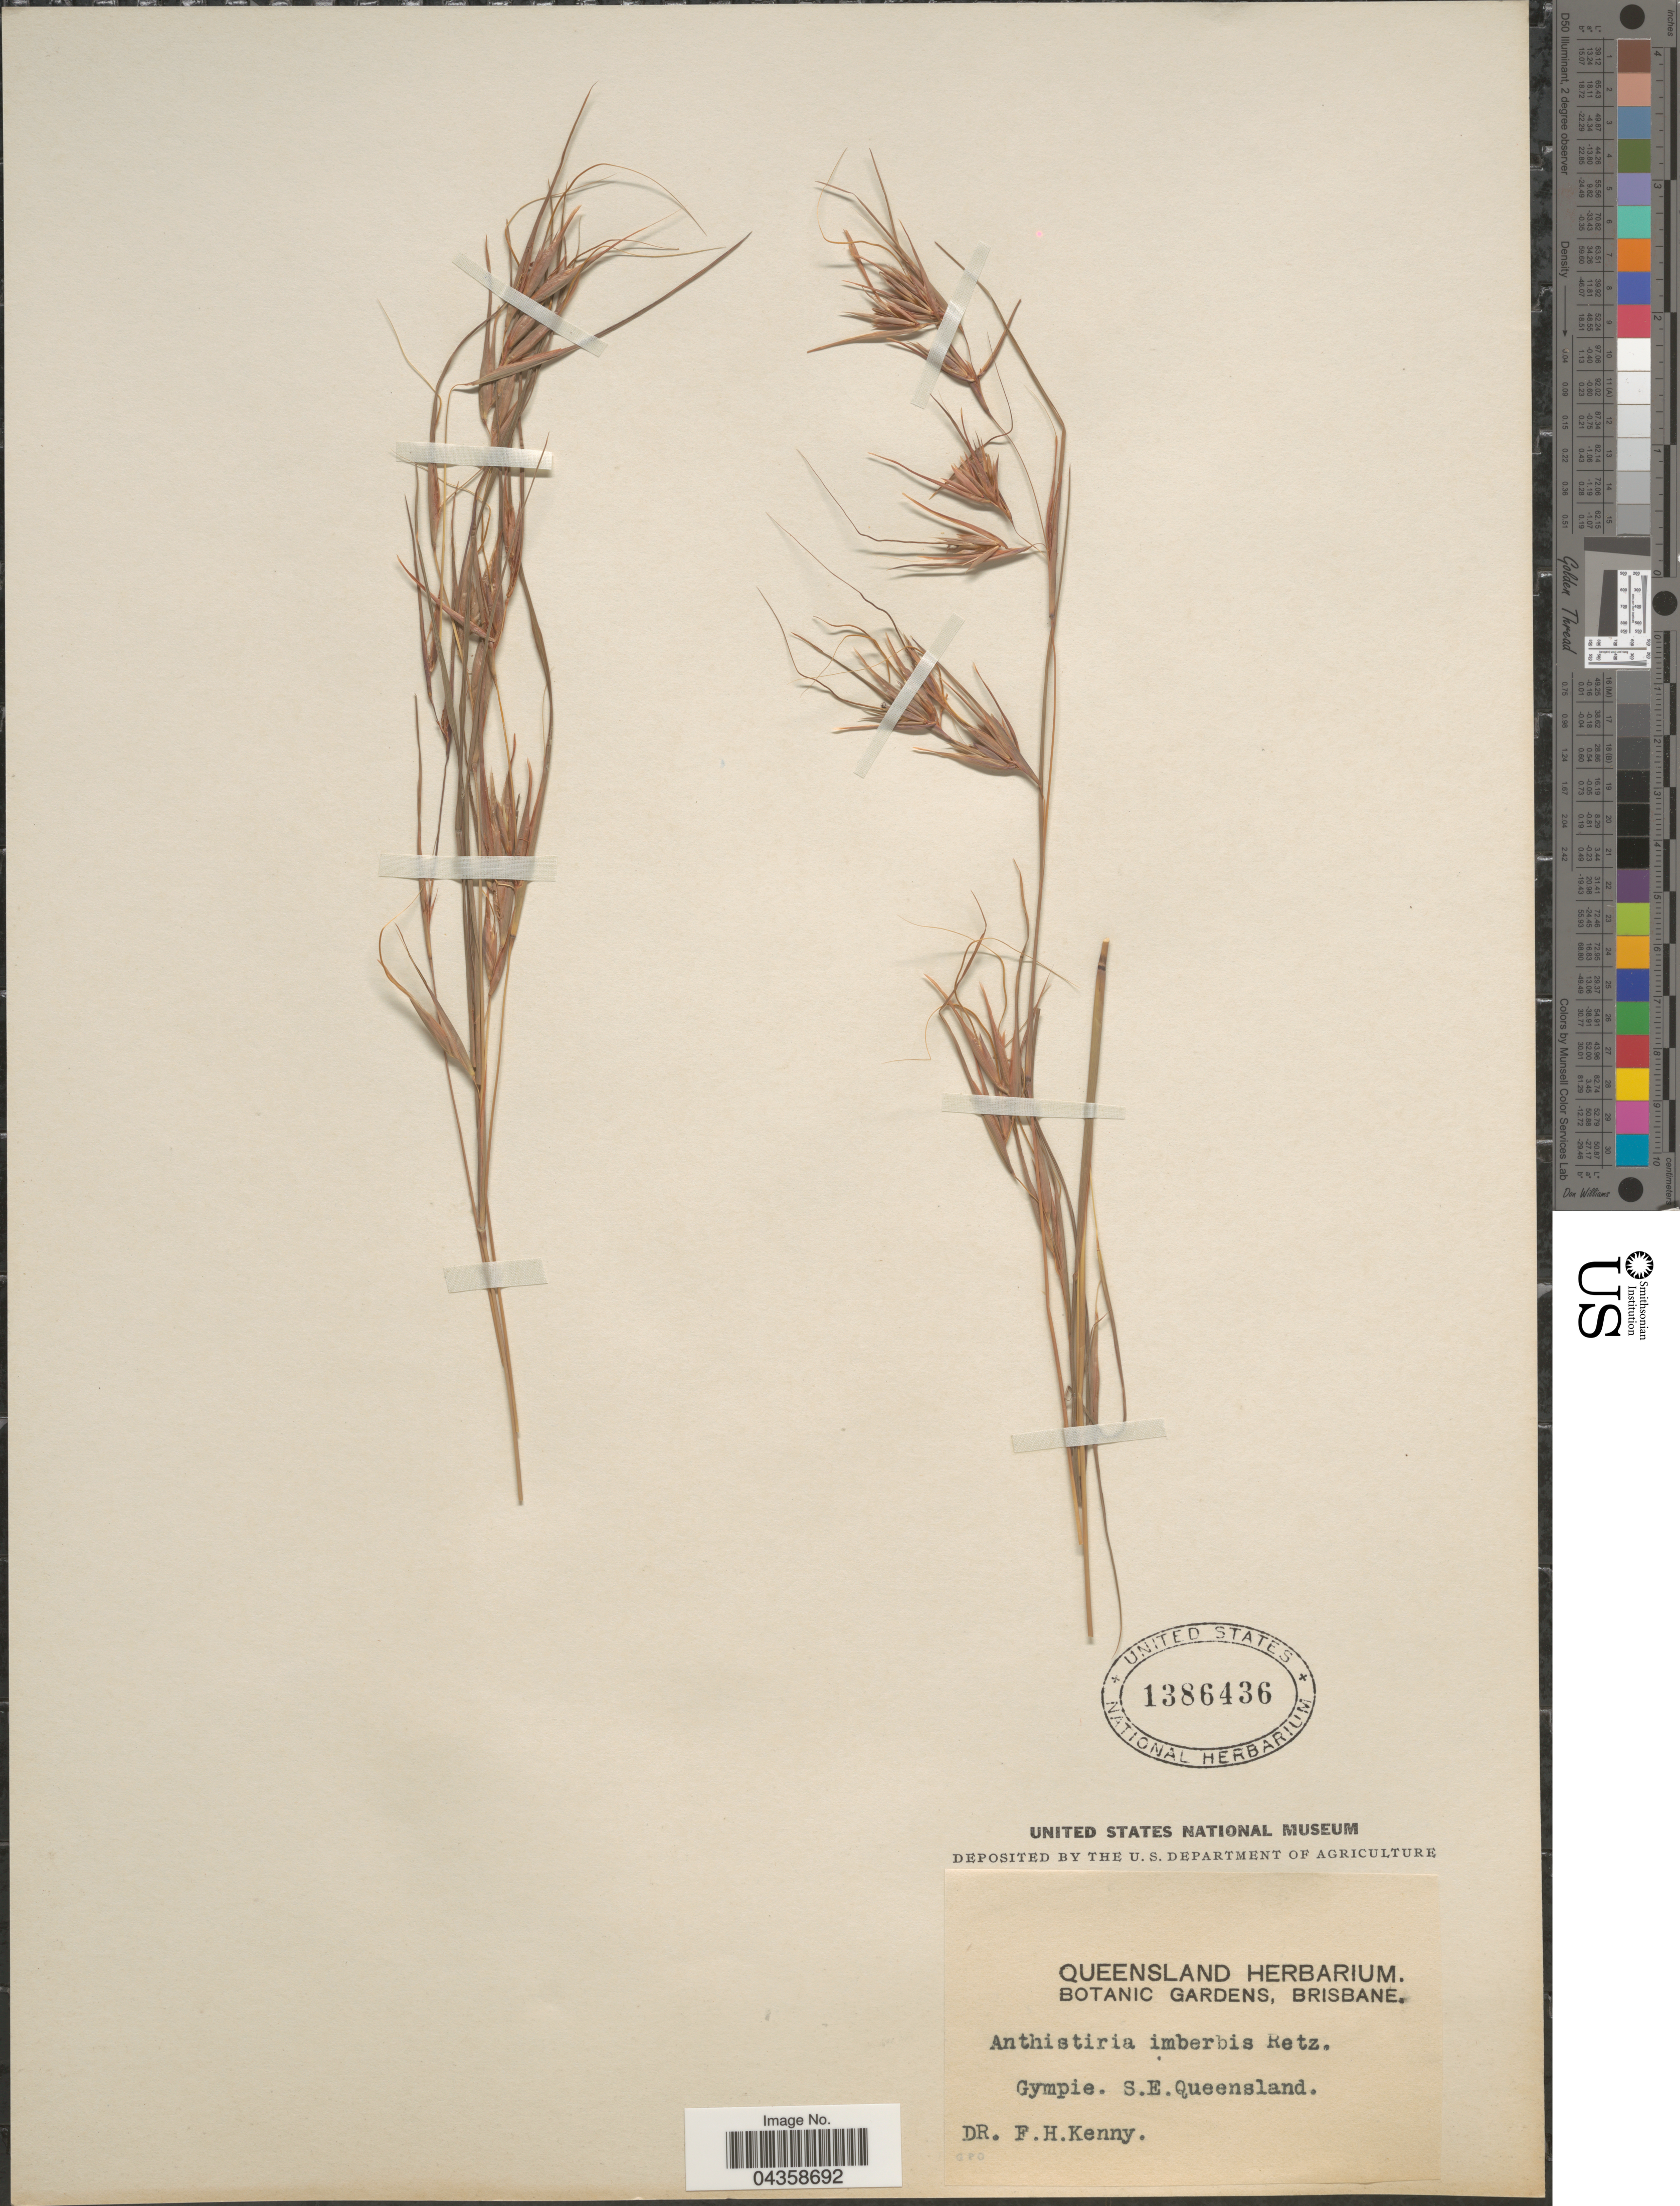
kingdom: Plantae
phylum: Tracheophyta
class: Liliopsida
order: Poales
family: Poaceae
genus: Themeda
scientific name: Themeda triandra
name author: Forssk.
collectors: F. Kenny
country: Australia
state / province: Queensland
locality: Gympie. S.E. Queensland.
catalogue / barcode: US 1386436